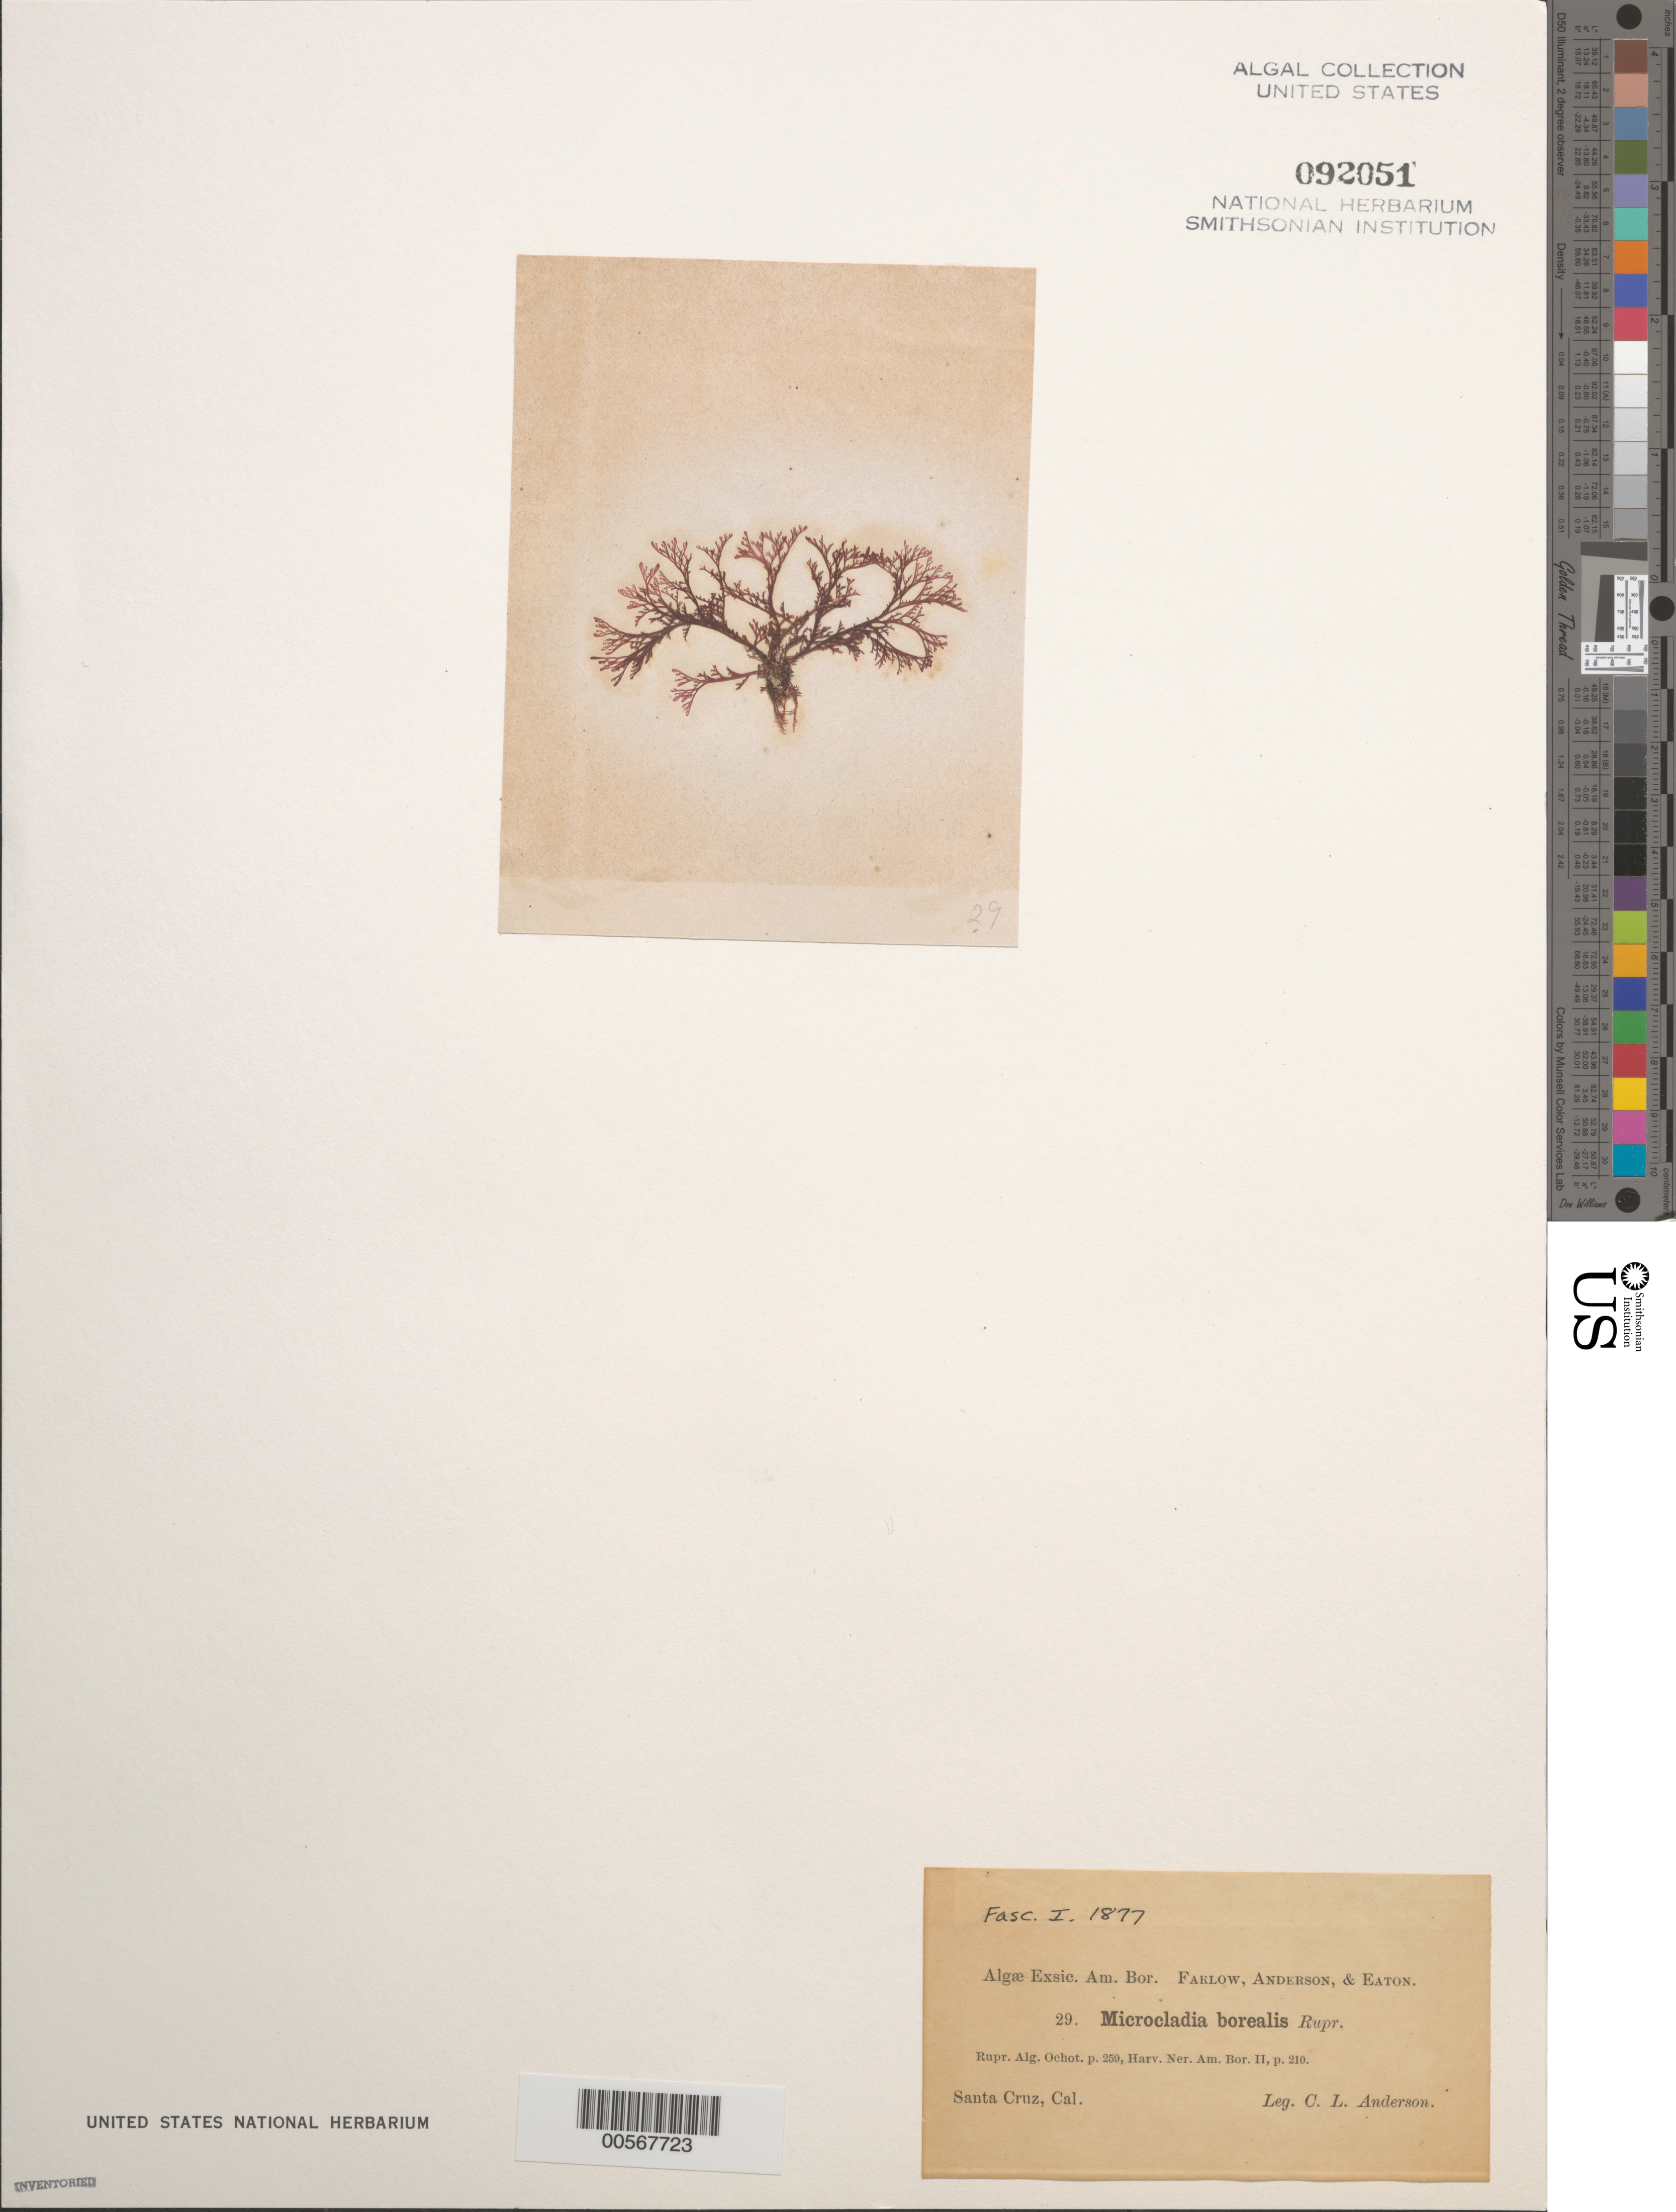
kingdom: Plantae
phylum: Rhodophyta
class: Florideophyceae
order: Ceramiales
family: Ceramiaceae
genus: Microcladia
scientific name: Microcladia borealis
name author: Rupr.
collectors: C. L. Anderson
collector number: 29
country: United States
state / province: California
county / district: Santa Cruz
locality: Santa Cruz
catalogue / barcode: US 92051